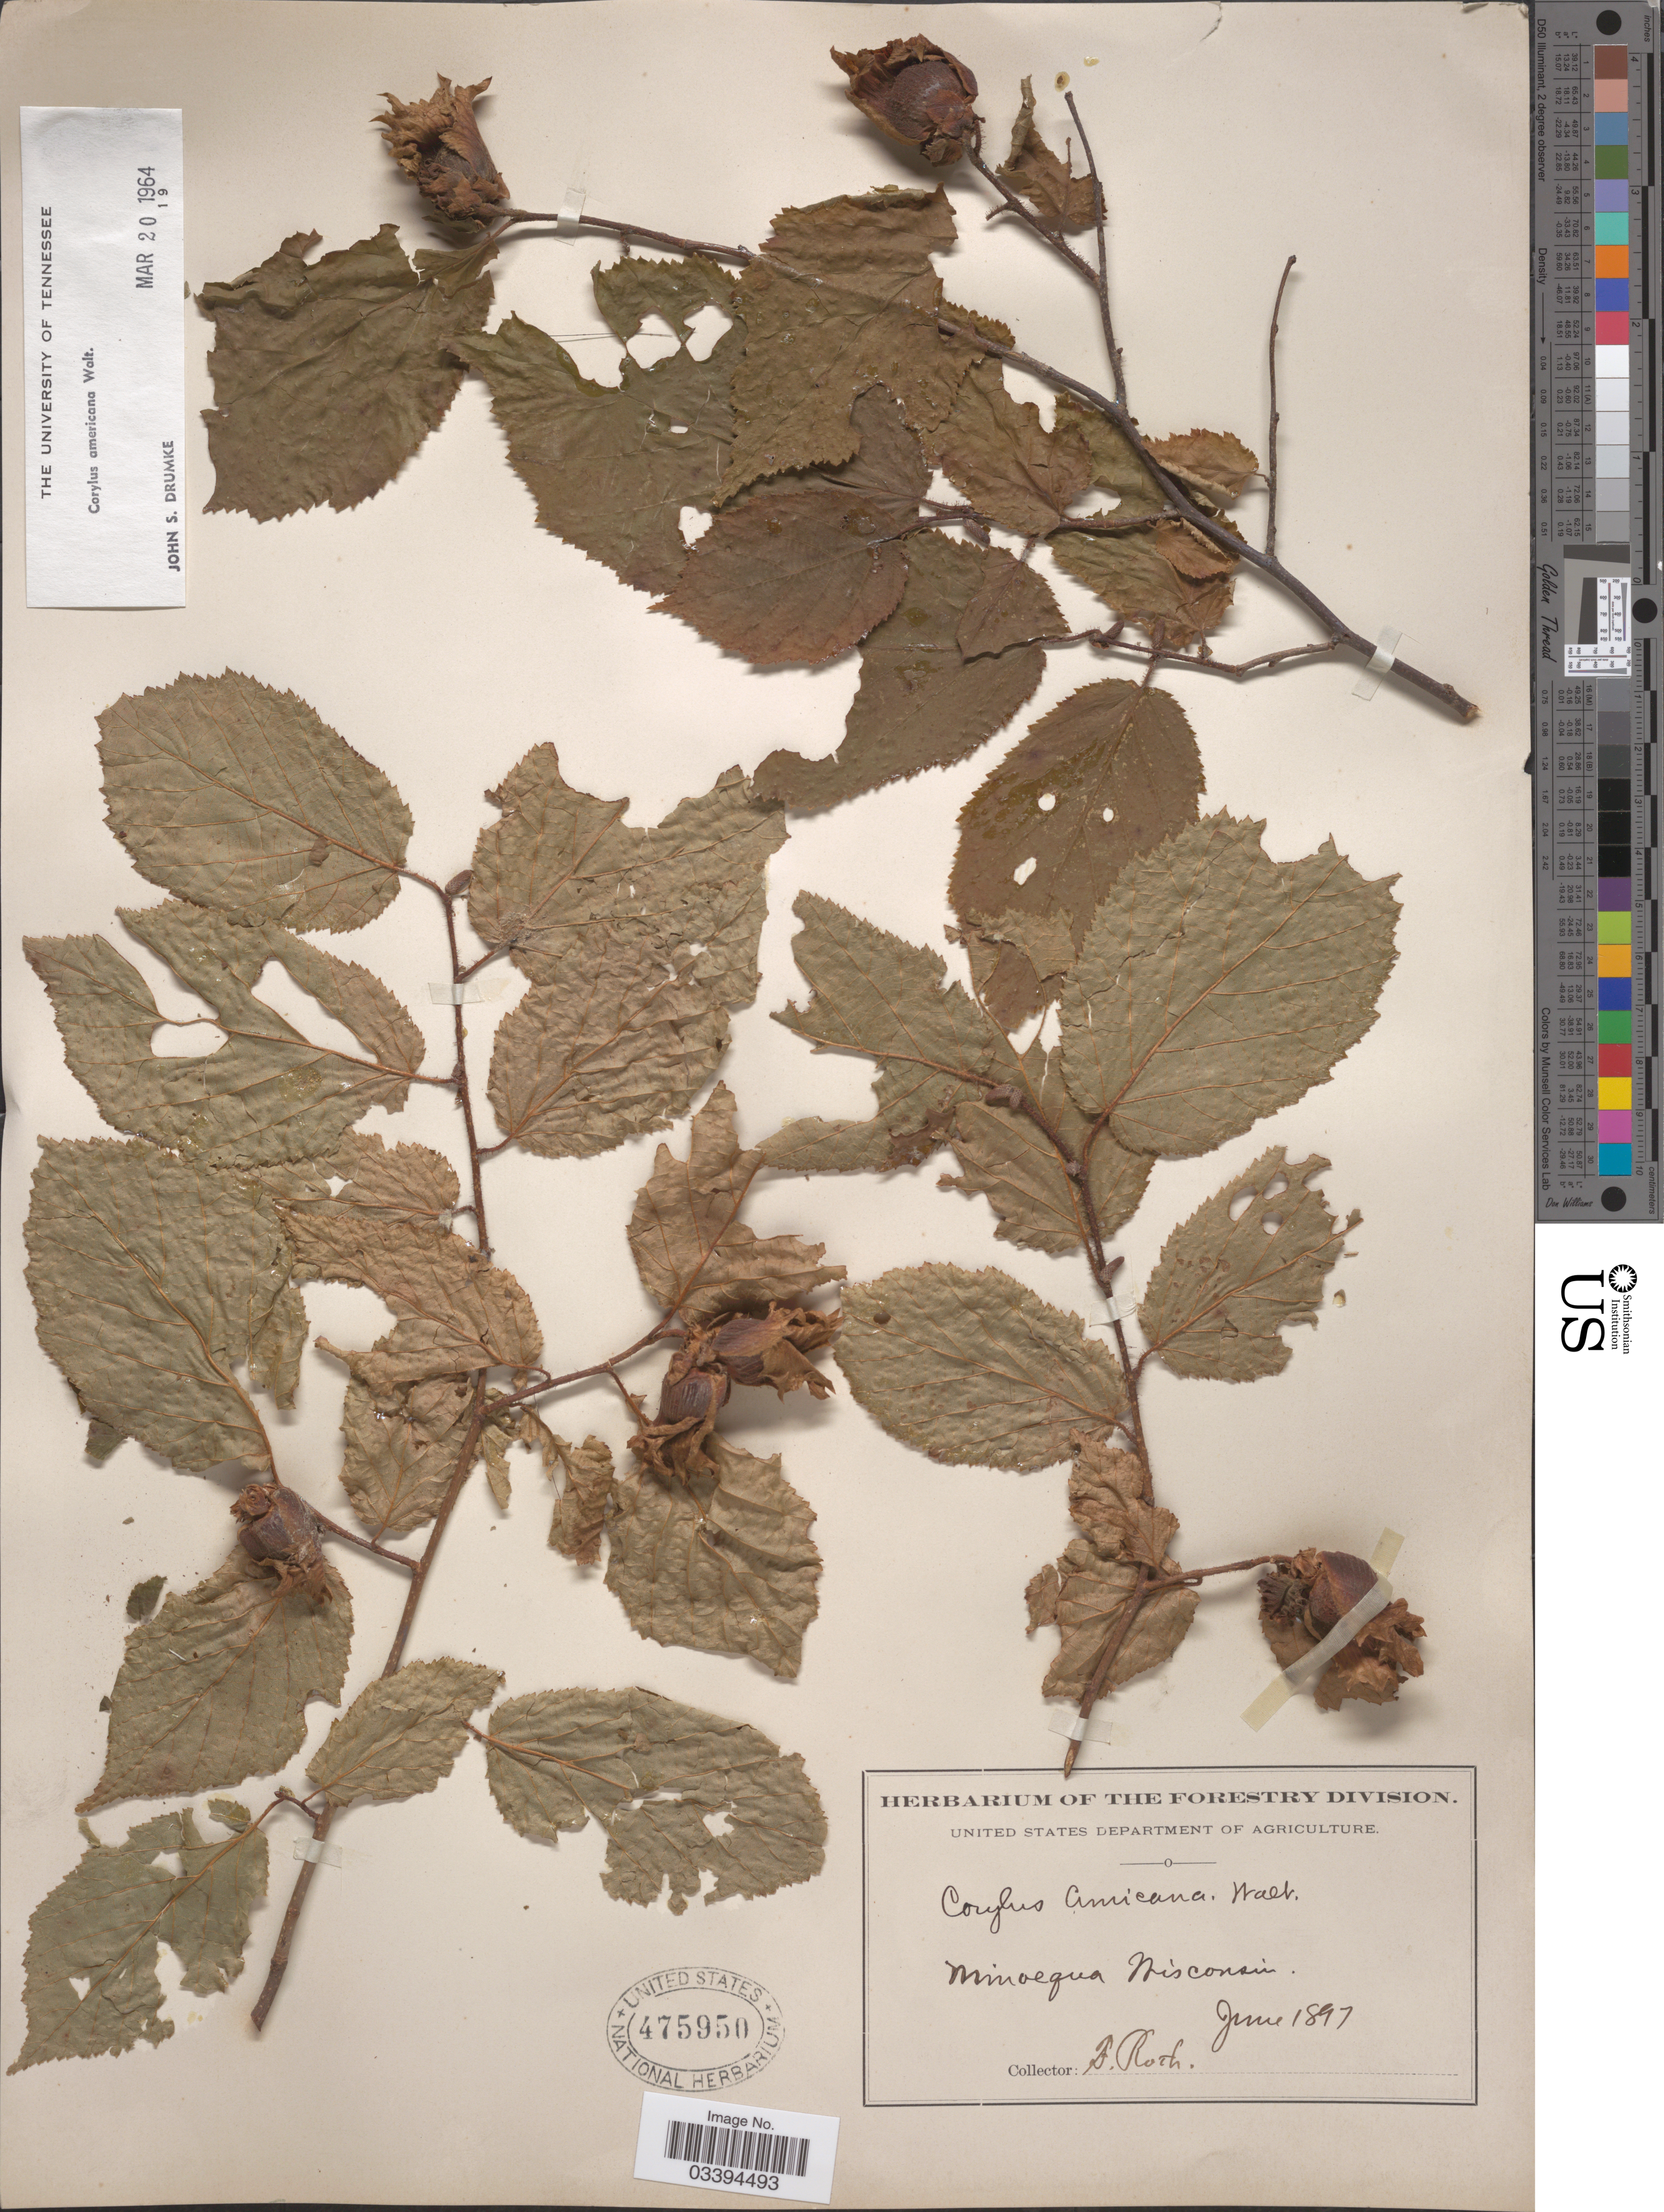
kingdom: Plantae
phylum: Tracheophyta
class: Magnoliopsida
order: Fagales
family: Betulaceae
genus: Corylus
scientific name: Corylus americana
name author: Walter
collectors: F. Roth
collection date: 1897-06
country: United States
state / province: Wisconsin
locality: Minocqua.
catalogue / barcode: US 475950